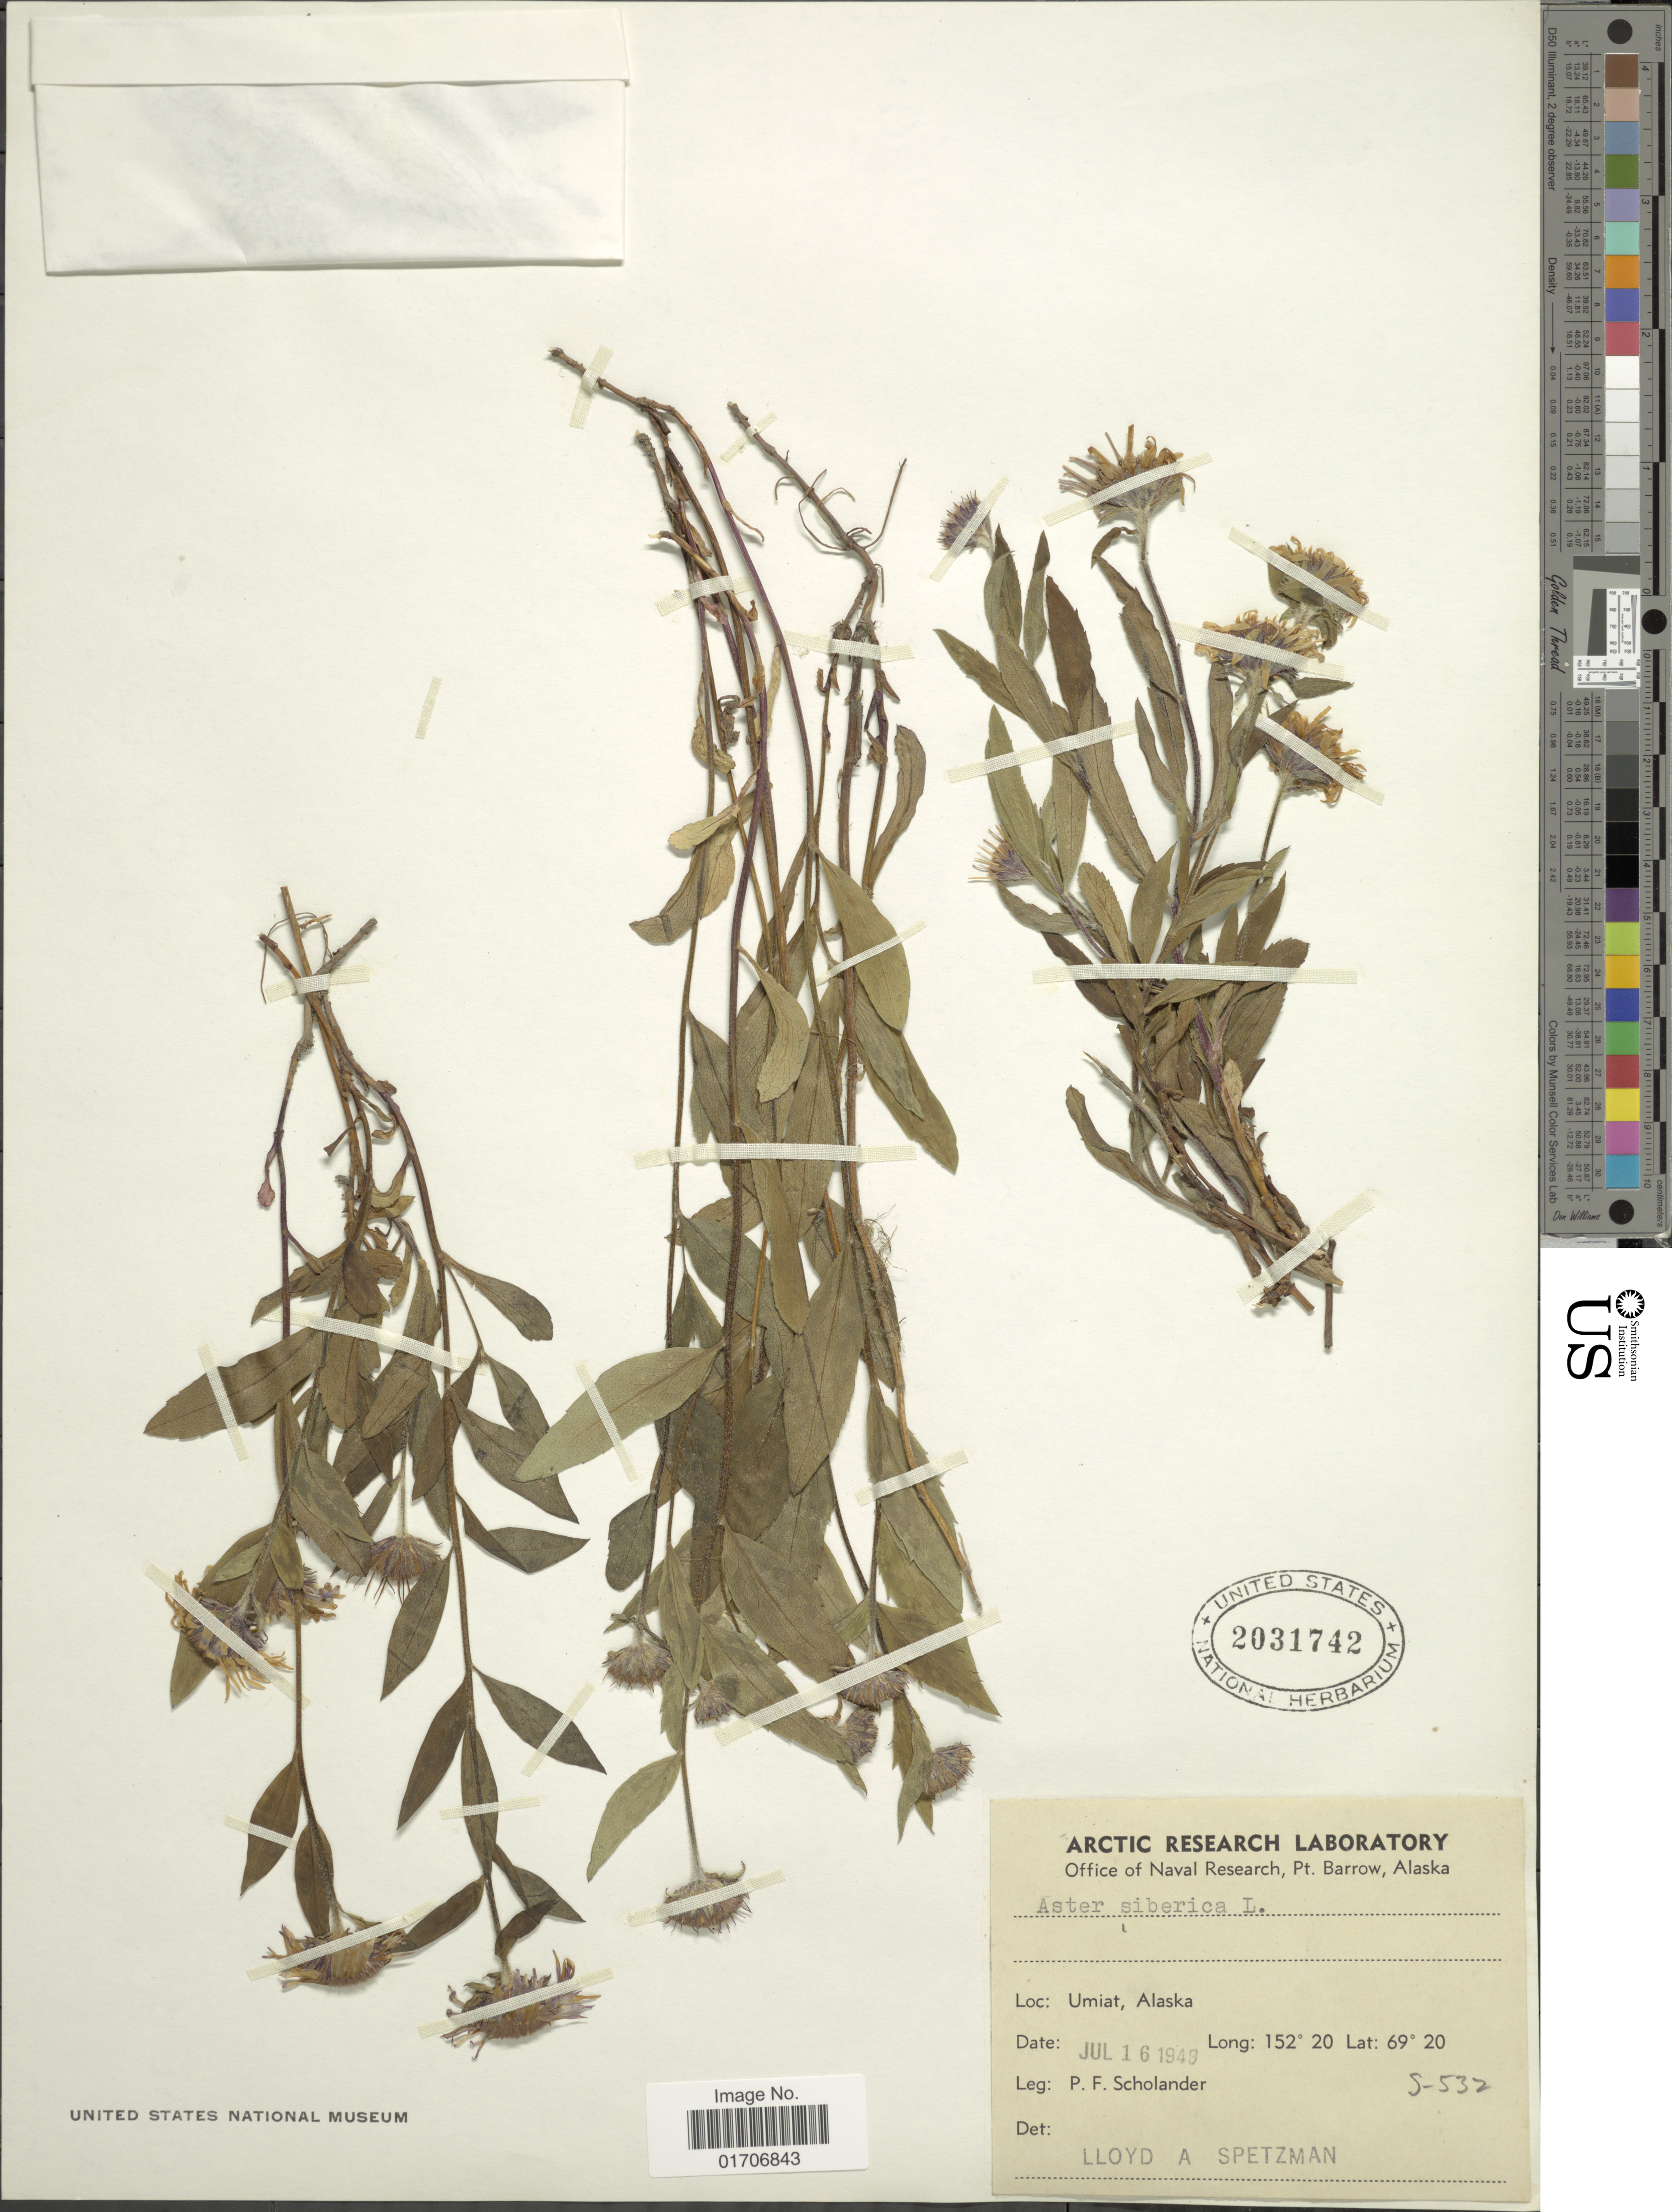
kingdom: Plantae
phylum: Tracheophyta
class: Magnoliopsida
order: Asterales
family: Asteraceae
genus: Eurybia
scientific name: Eurybia sibirica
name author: (L.) G.L. Nesom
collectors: P. Scholander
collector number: S-532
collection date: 1948-07-16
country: United States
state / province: Alaska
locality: Umiat.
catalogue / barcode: US 2031742